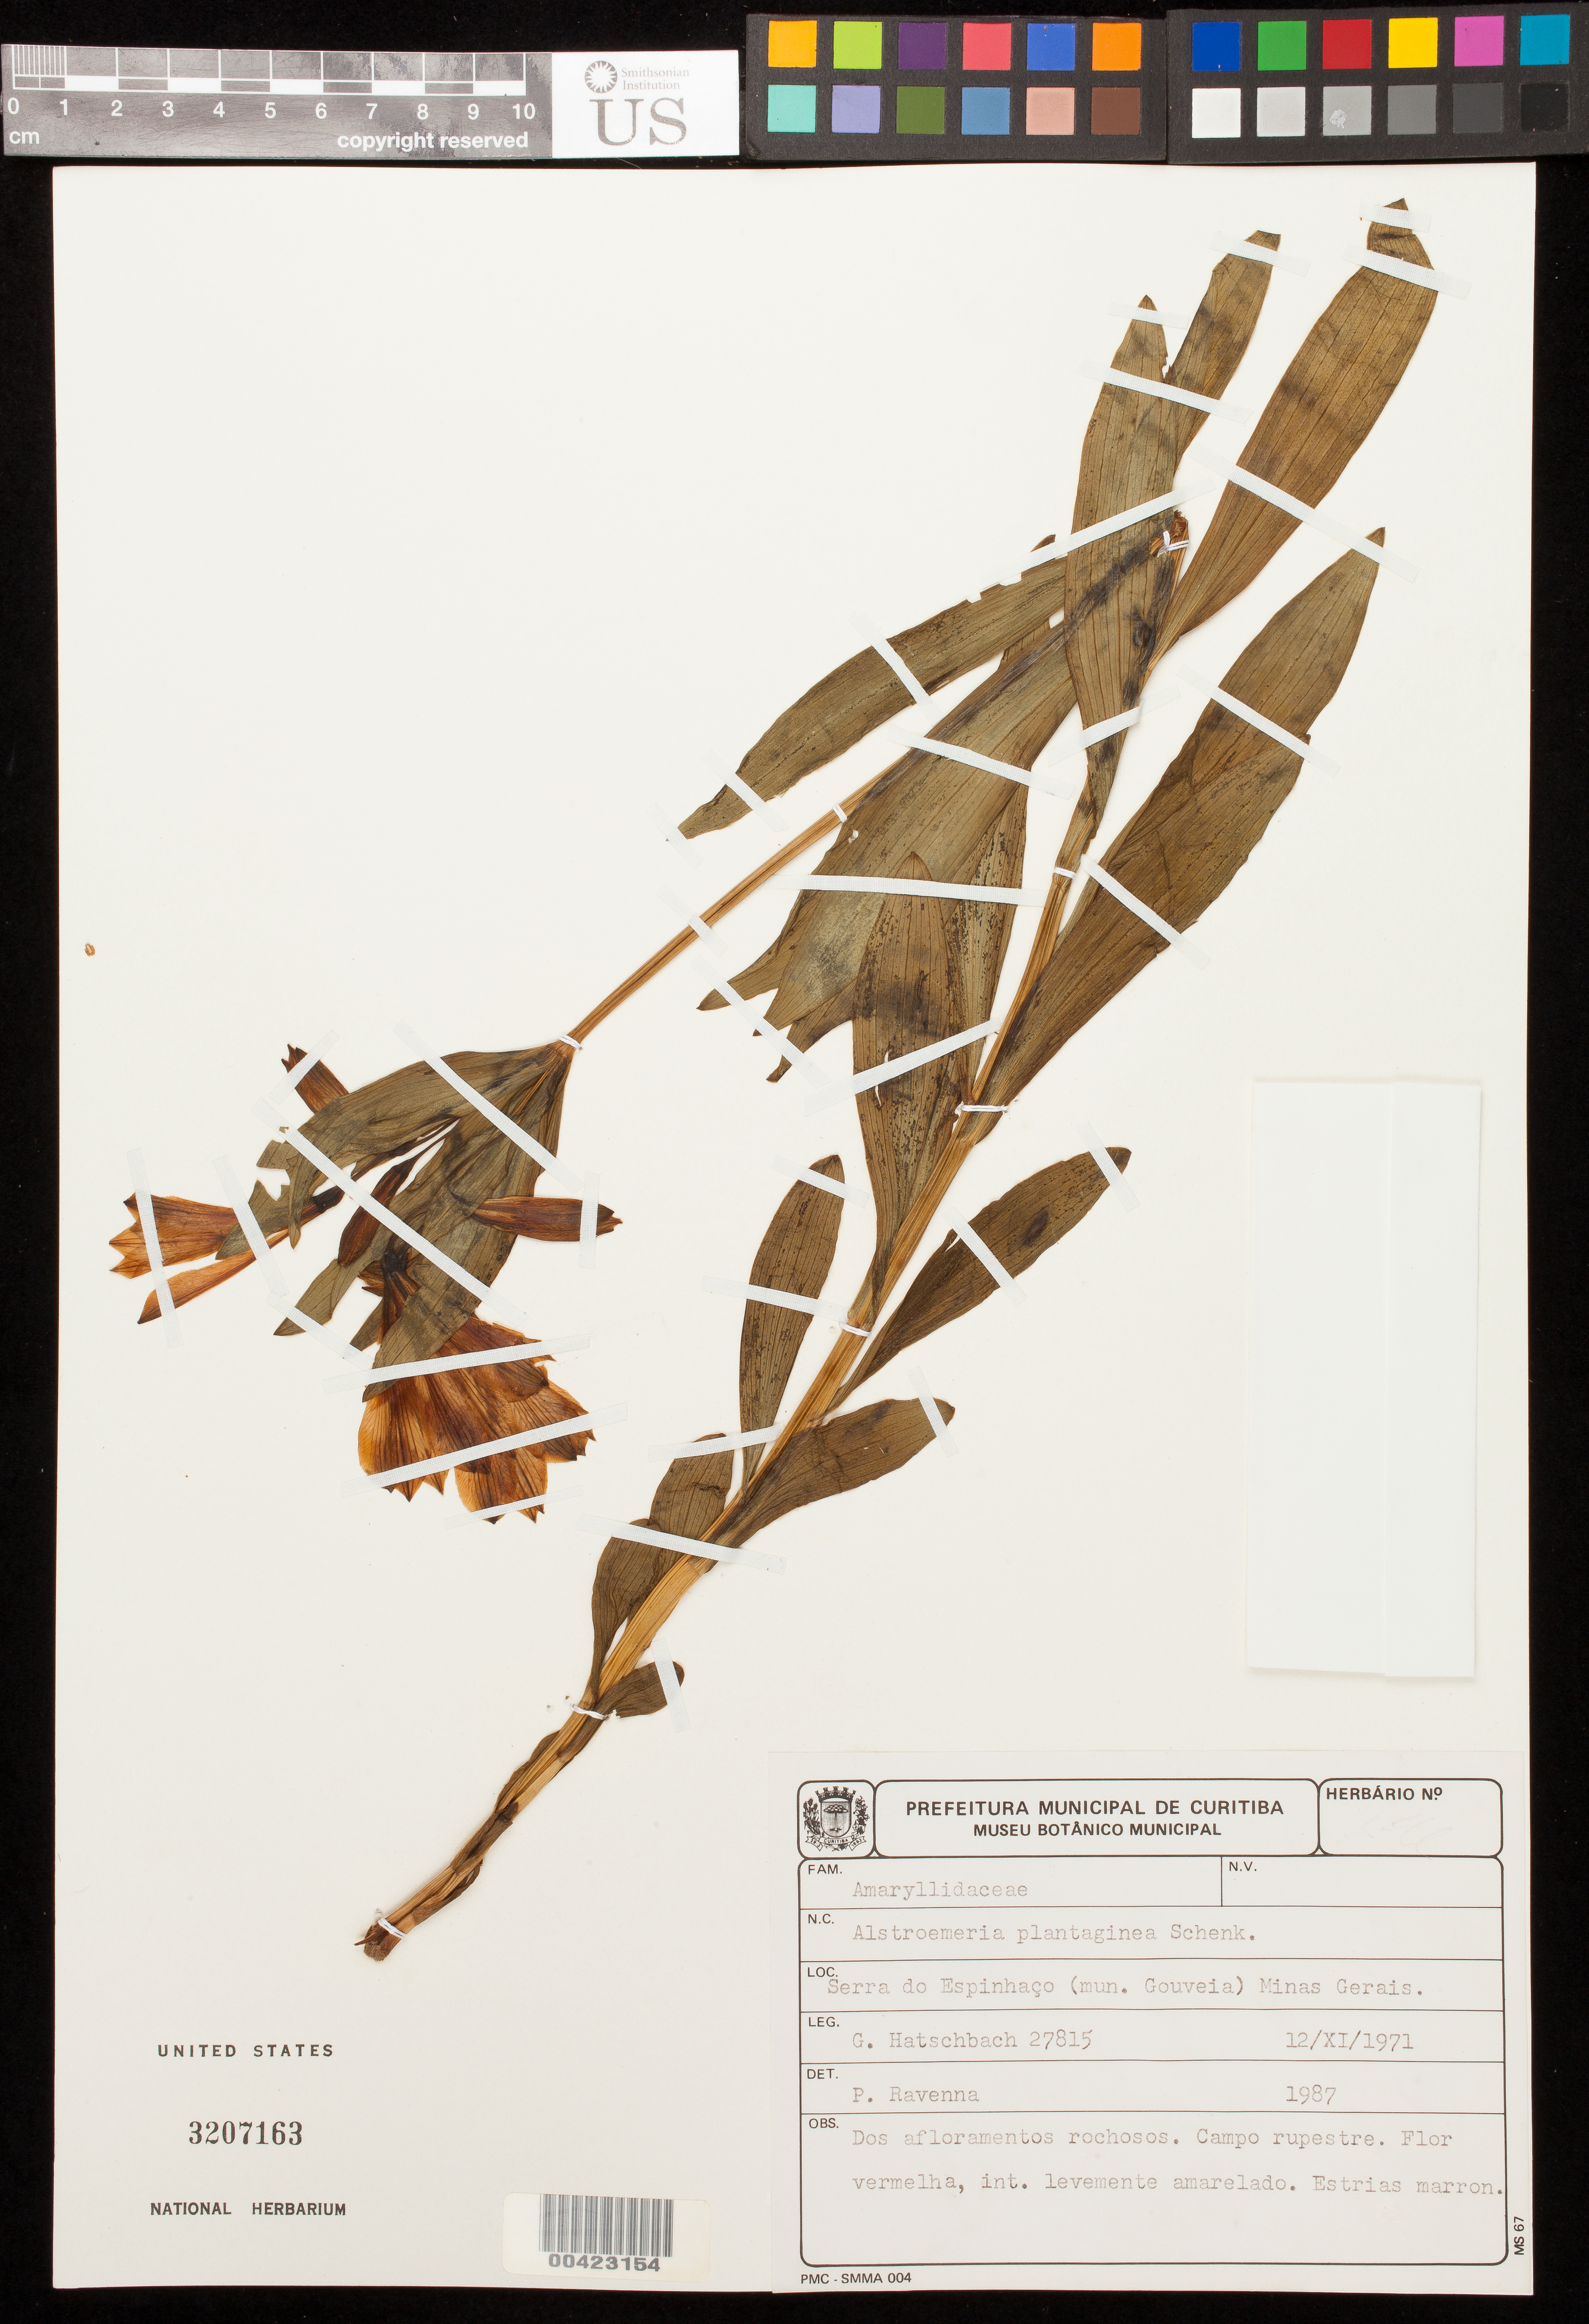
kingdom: Plantae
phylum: Tracheophyta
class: Liliopsida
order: Liliales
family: Alstroemeriaceae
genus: Alstroemeria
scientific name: Alstroemeria plantaginea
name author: Mart.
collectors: G. Hatschbach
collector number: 27815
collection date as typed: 12 Nov 1971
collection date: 1971-11-12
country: Brazil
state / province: Minas Gerais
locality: Serra do espinhaco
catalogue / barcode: US 3207163